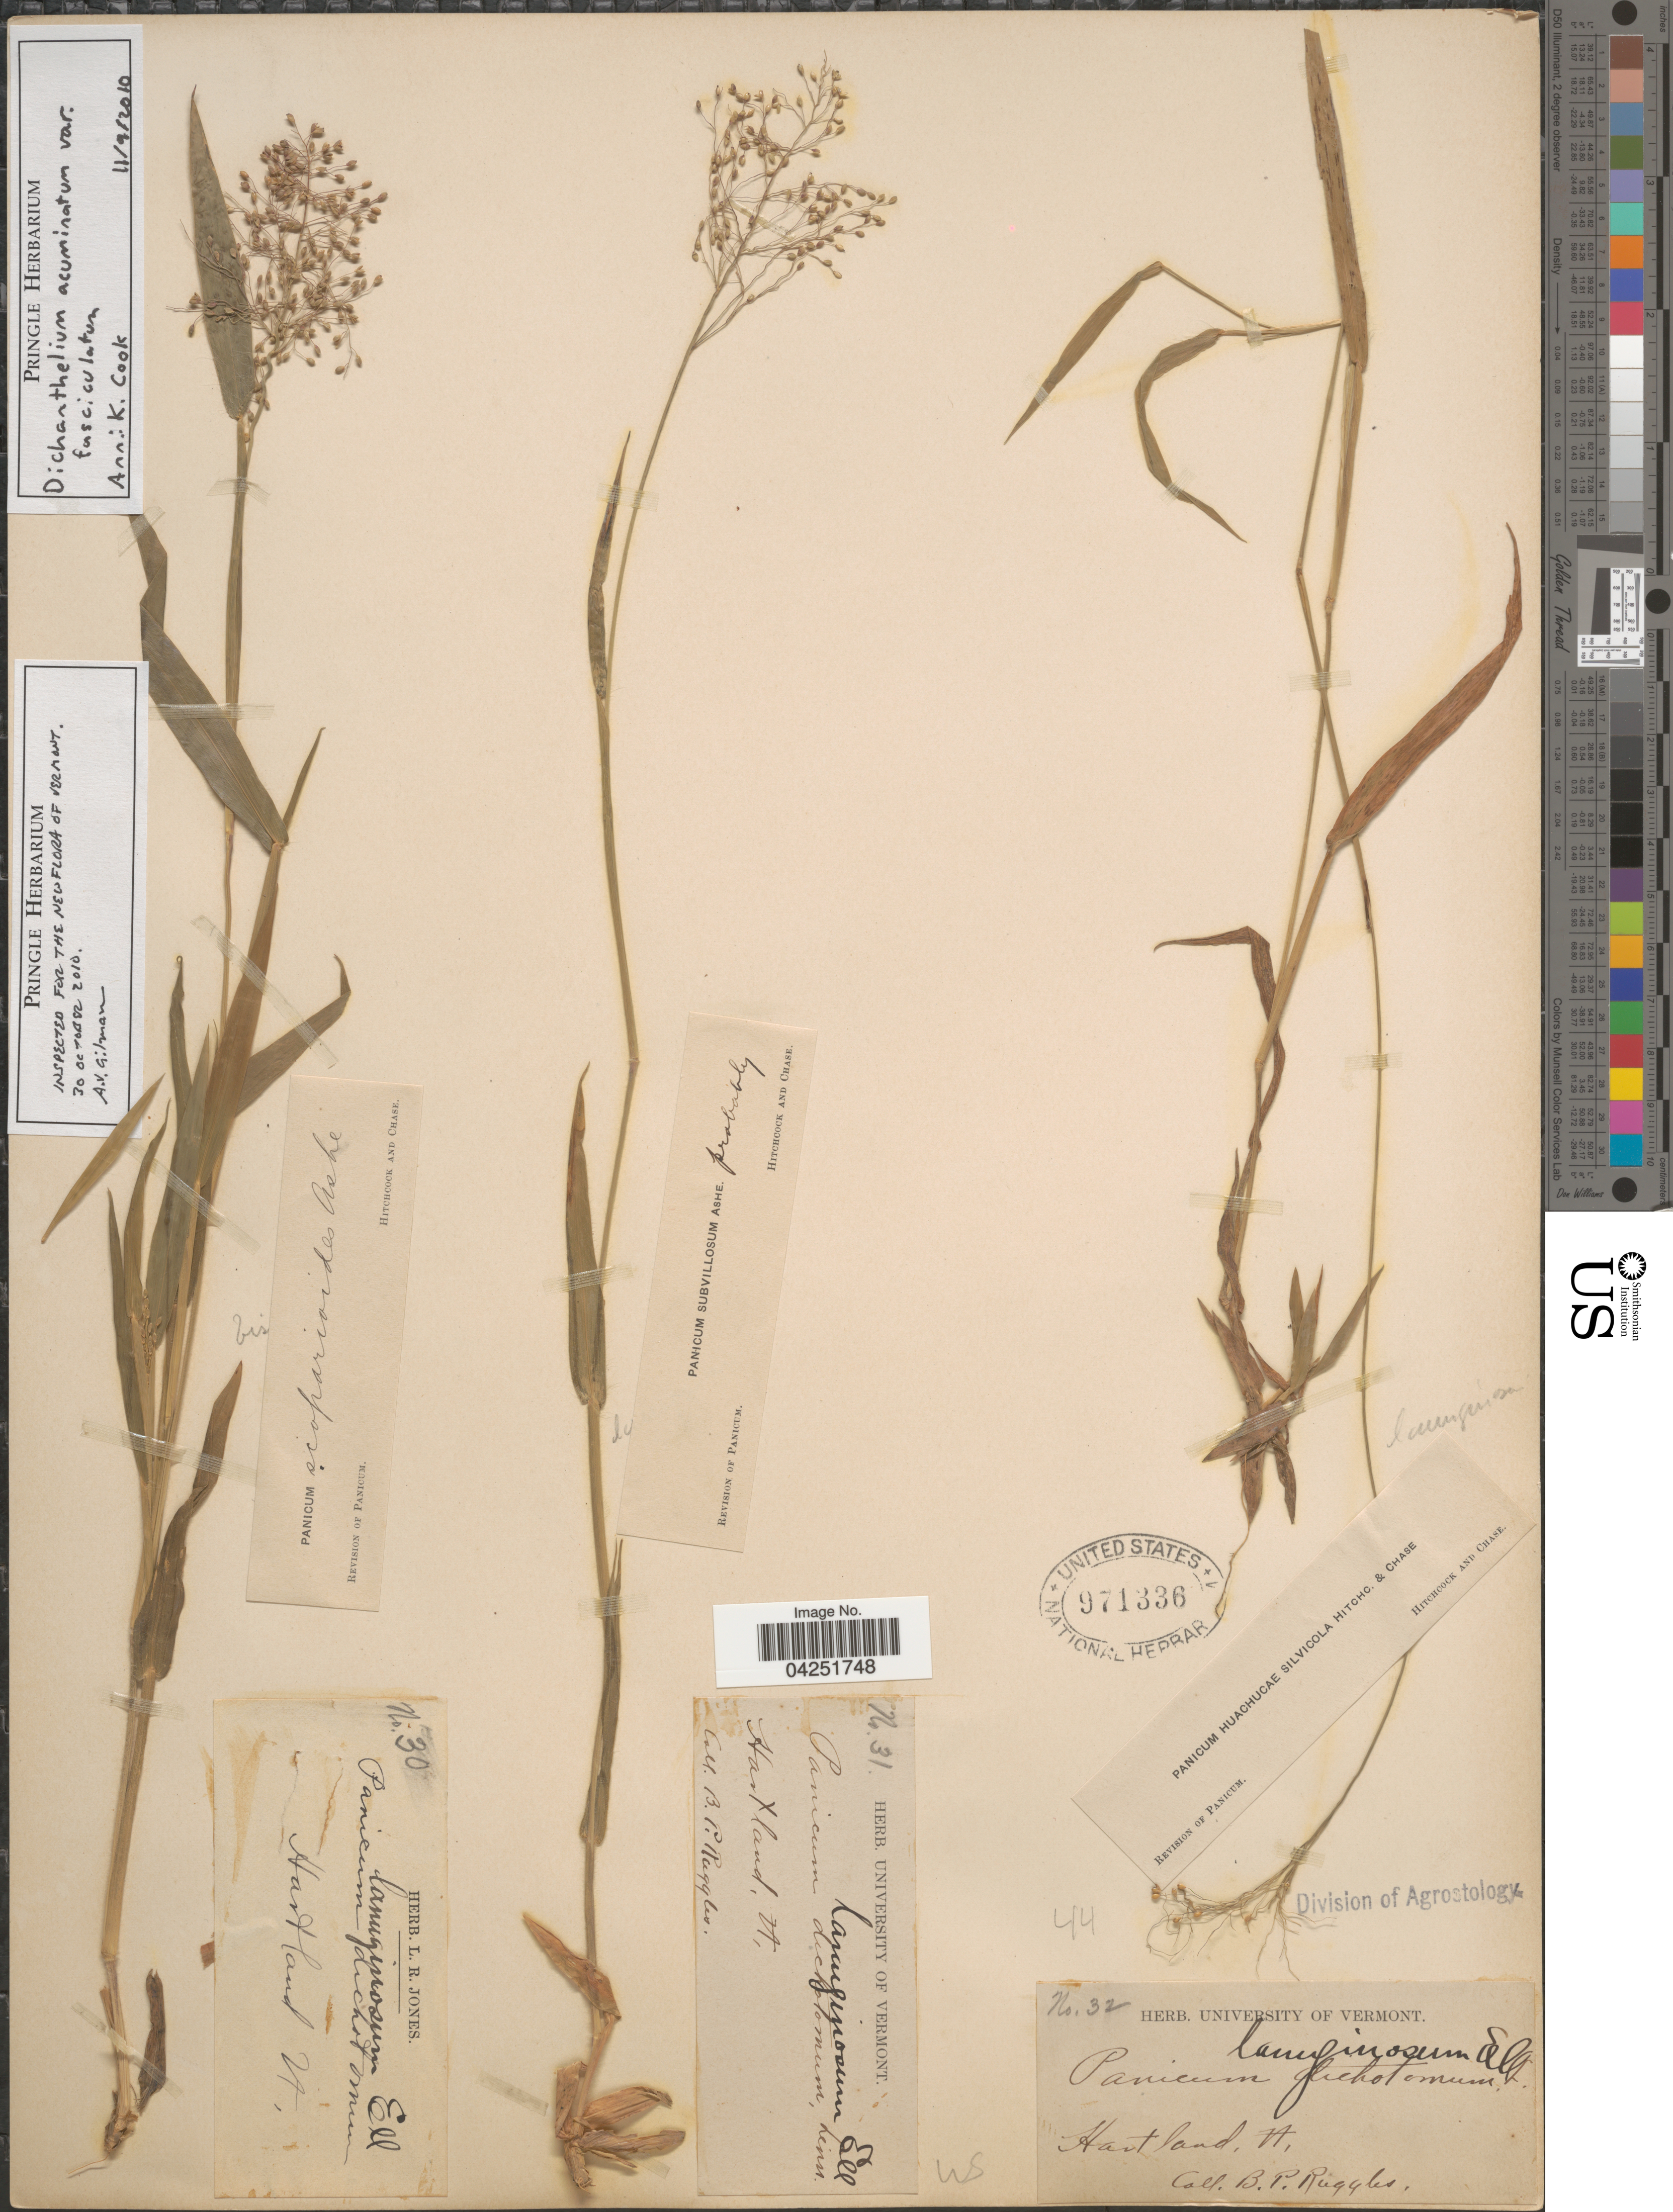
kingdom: Plantae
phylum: Tracheophyta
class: Liliopsida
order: Poales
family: Poaceae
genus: Dichanthelium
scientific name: Dichanthelium acuminatum var. fasciculatum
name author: (Torr.) Freckmann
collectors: B. Ruggles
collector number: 31/32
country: United States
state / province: Vermont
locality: Hartland.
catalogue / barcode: US 971336-2